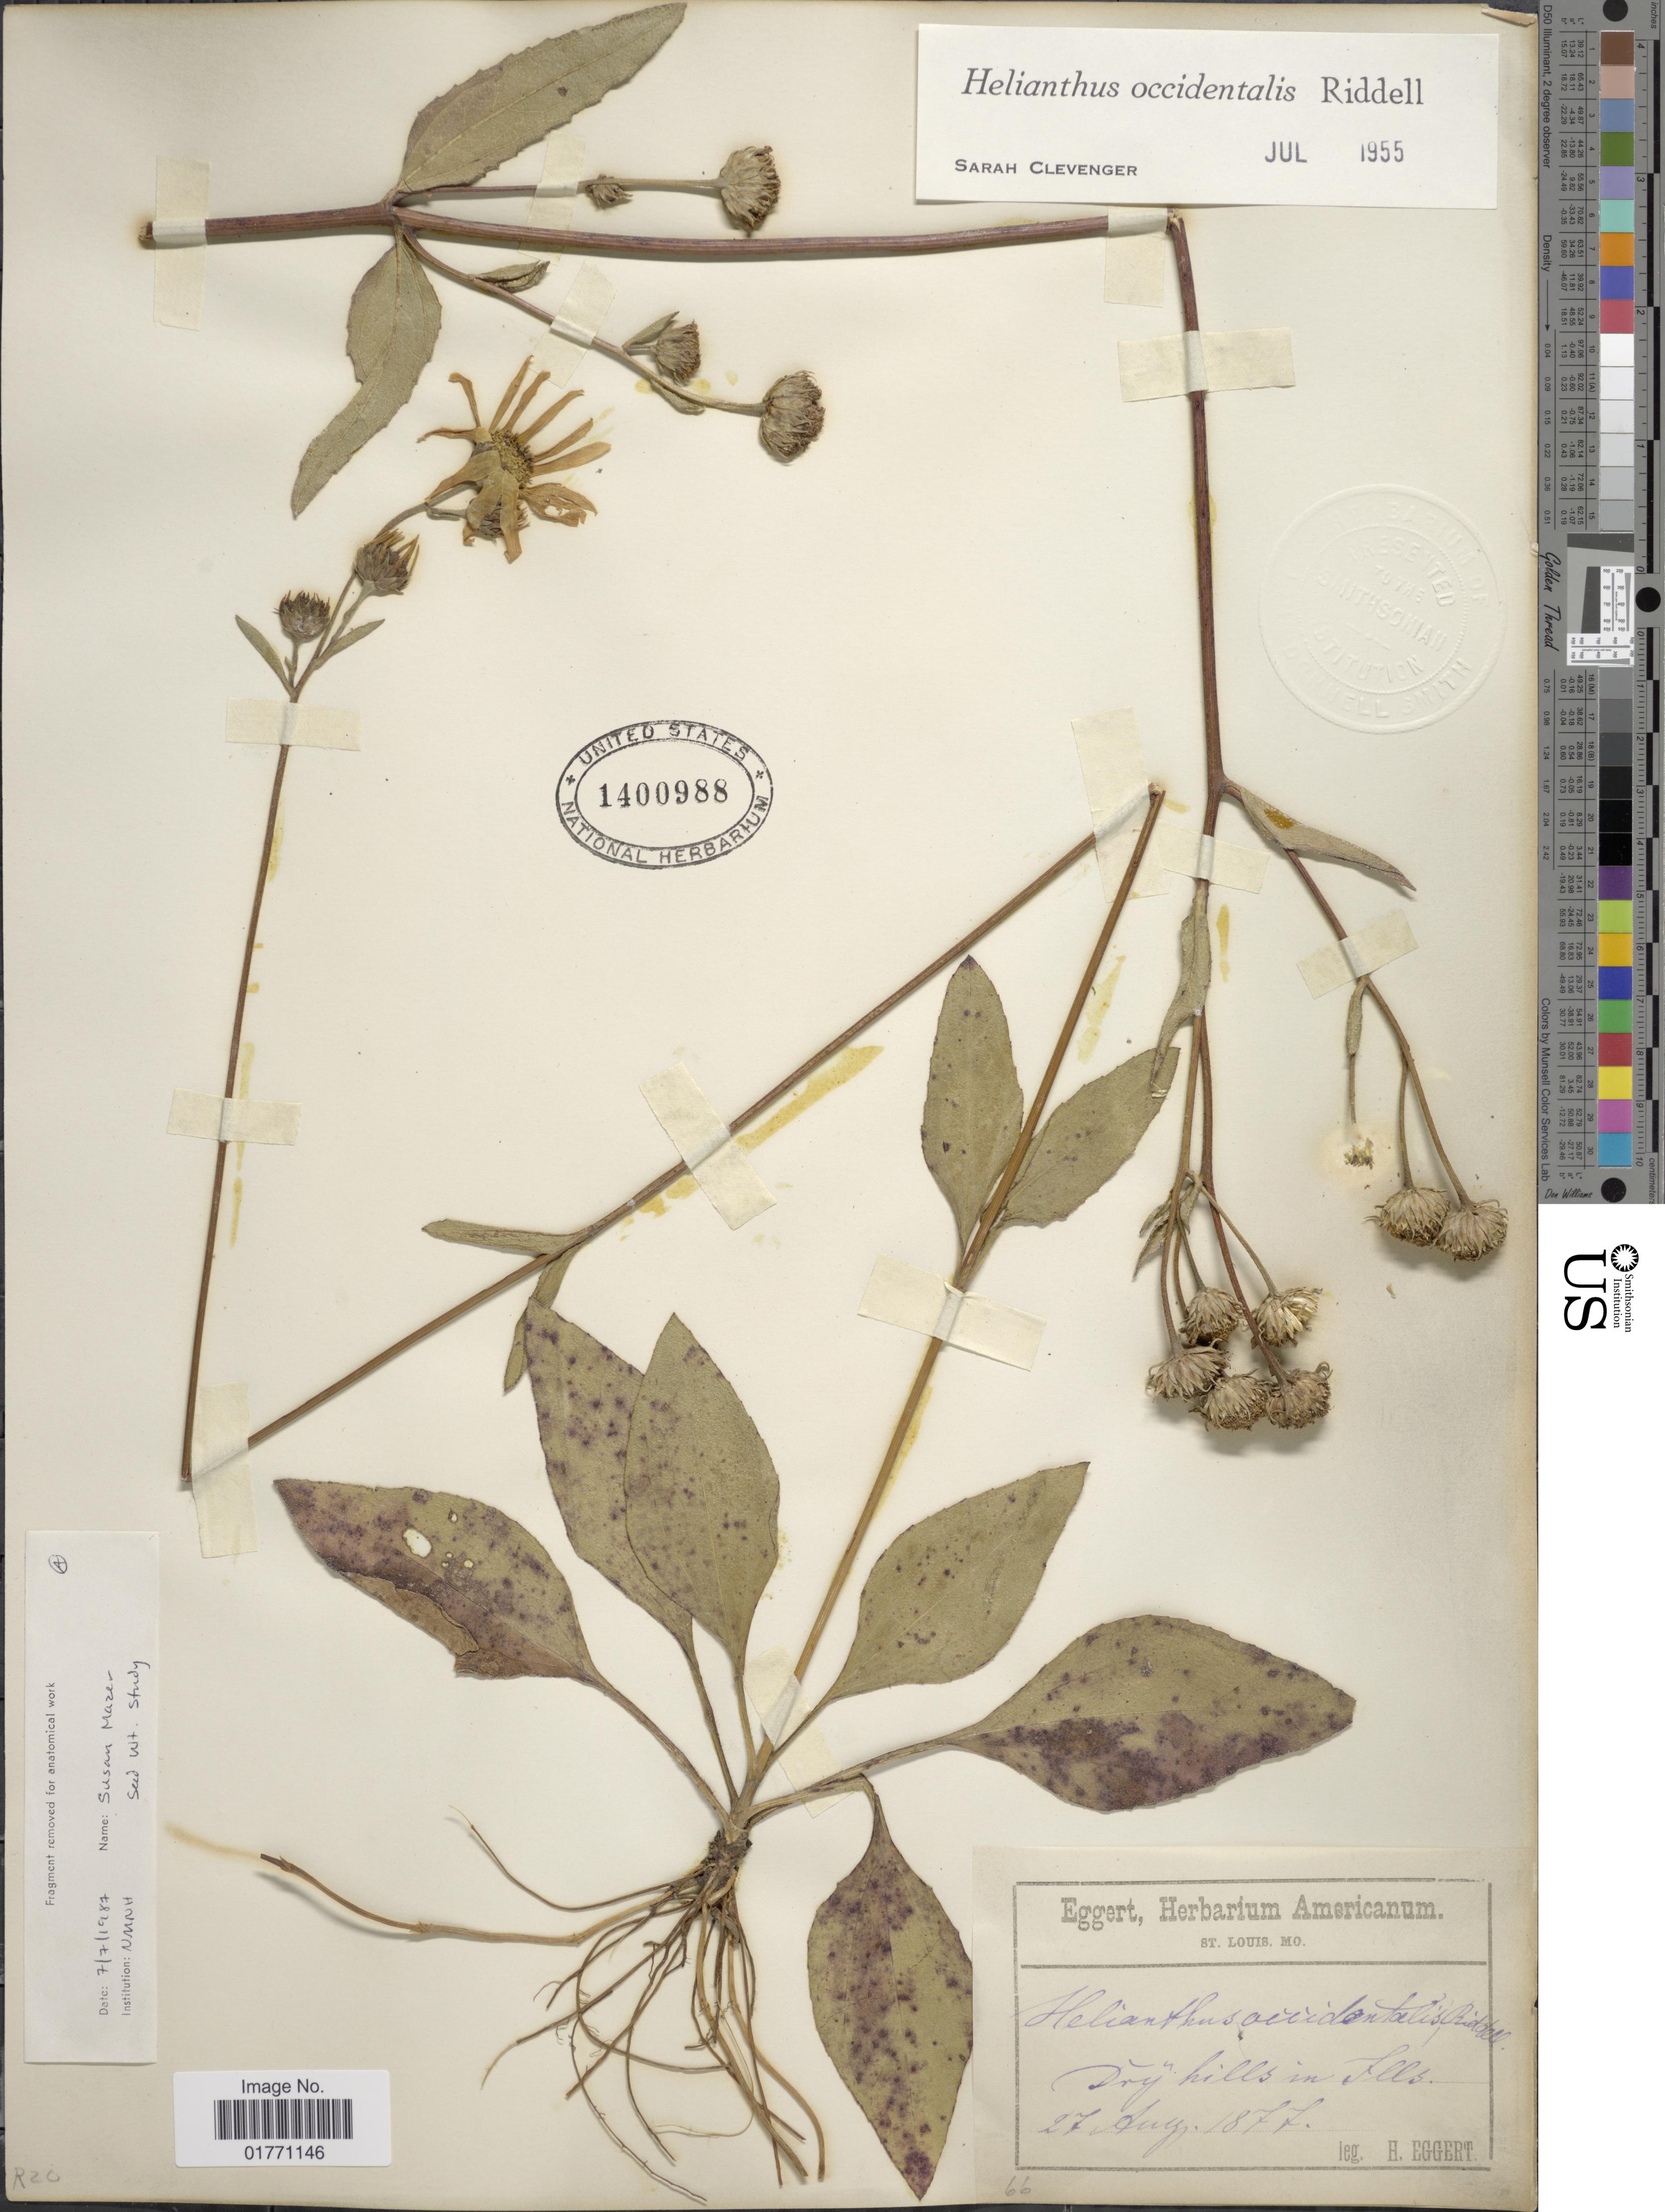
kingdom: Plantae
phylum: Tracheophyta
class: Magnoliopsida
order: Asterales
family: Asteraceae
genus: Helianthus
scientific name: Helianthus occidentalis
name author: Riddell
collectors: H. Eggert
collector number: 66*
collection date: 1877-08-27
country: United States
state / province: Illinois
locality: Dry hills in Ills.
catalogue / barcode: US 1400988